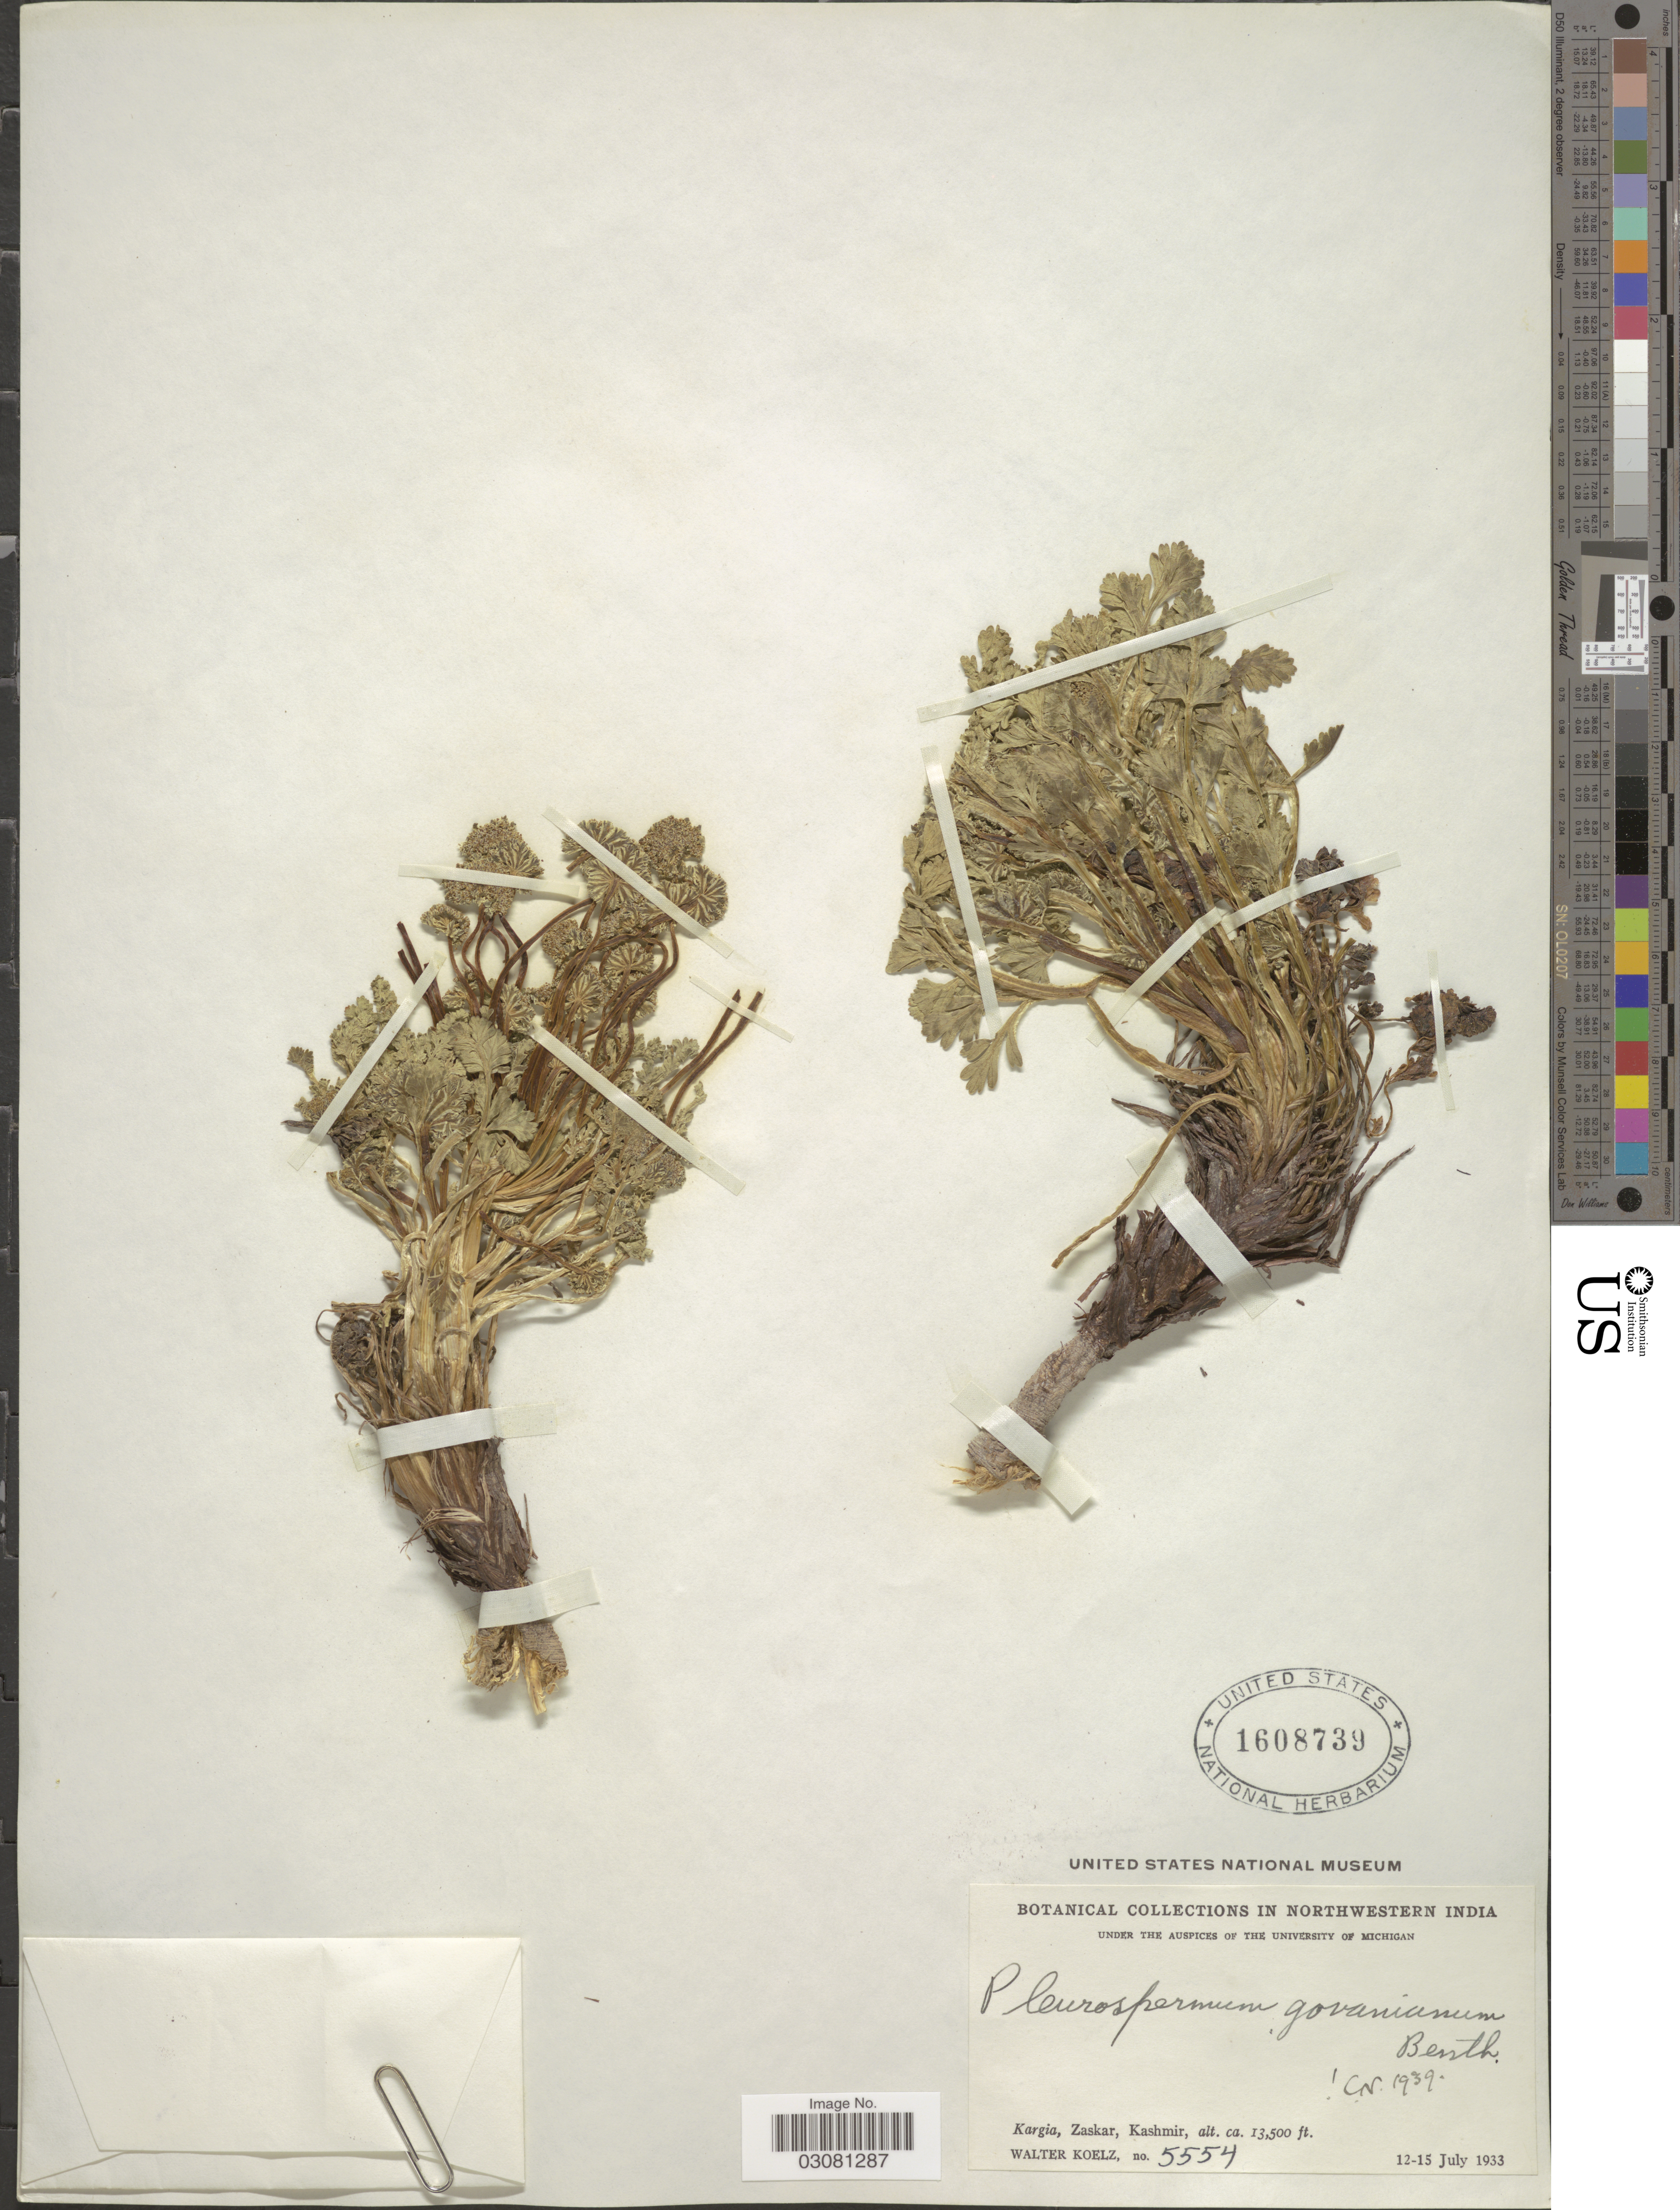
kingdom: Plantae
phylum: Tracheophyta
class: Magnoliopsida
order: Apiales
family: Apiaceae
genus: Pleurospermum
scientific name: Pleurospermum stellatum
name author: (D. Don) Benth. ex C.B. Clarke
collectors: W. N. Koelz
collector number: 5554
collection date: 1933-07-12/1933-07-15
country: India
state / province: Jammu and Kashmir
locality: Northwestern India. Kargia, Zaskar, Kashmir.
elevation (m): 4115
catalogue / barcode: US 1608739